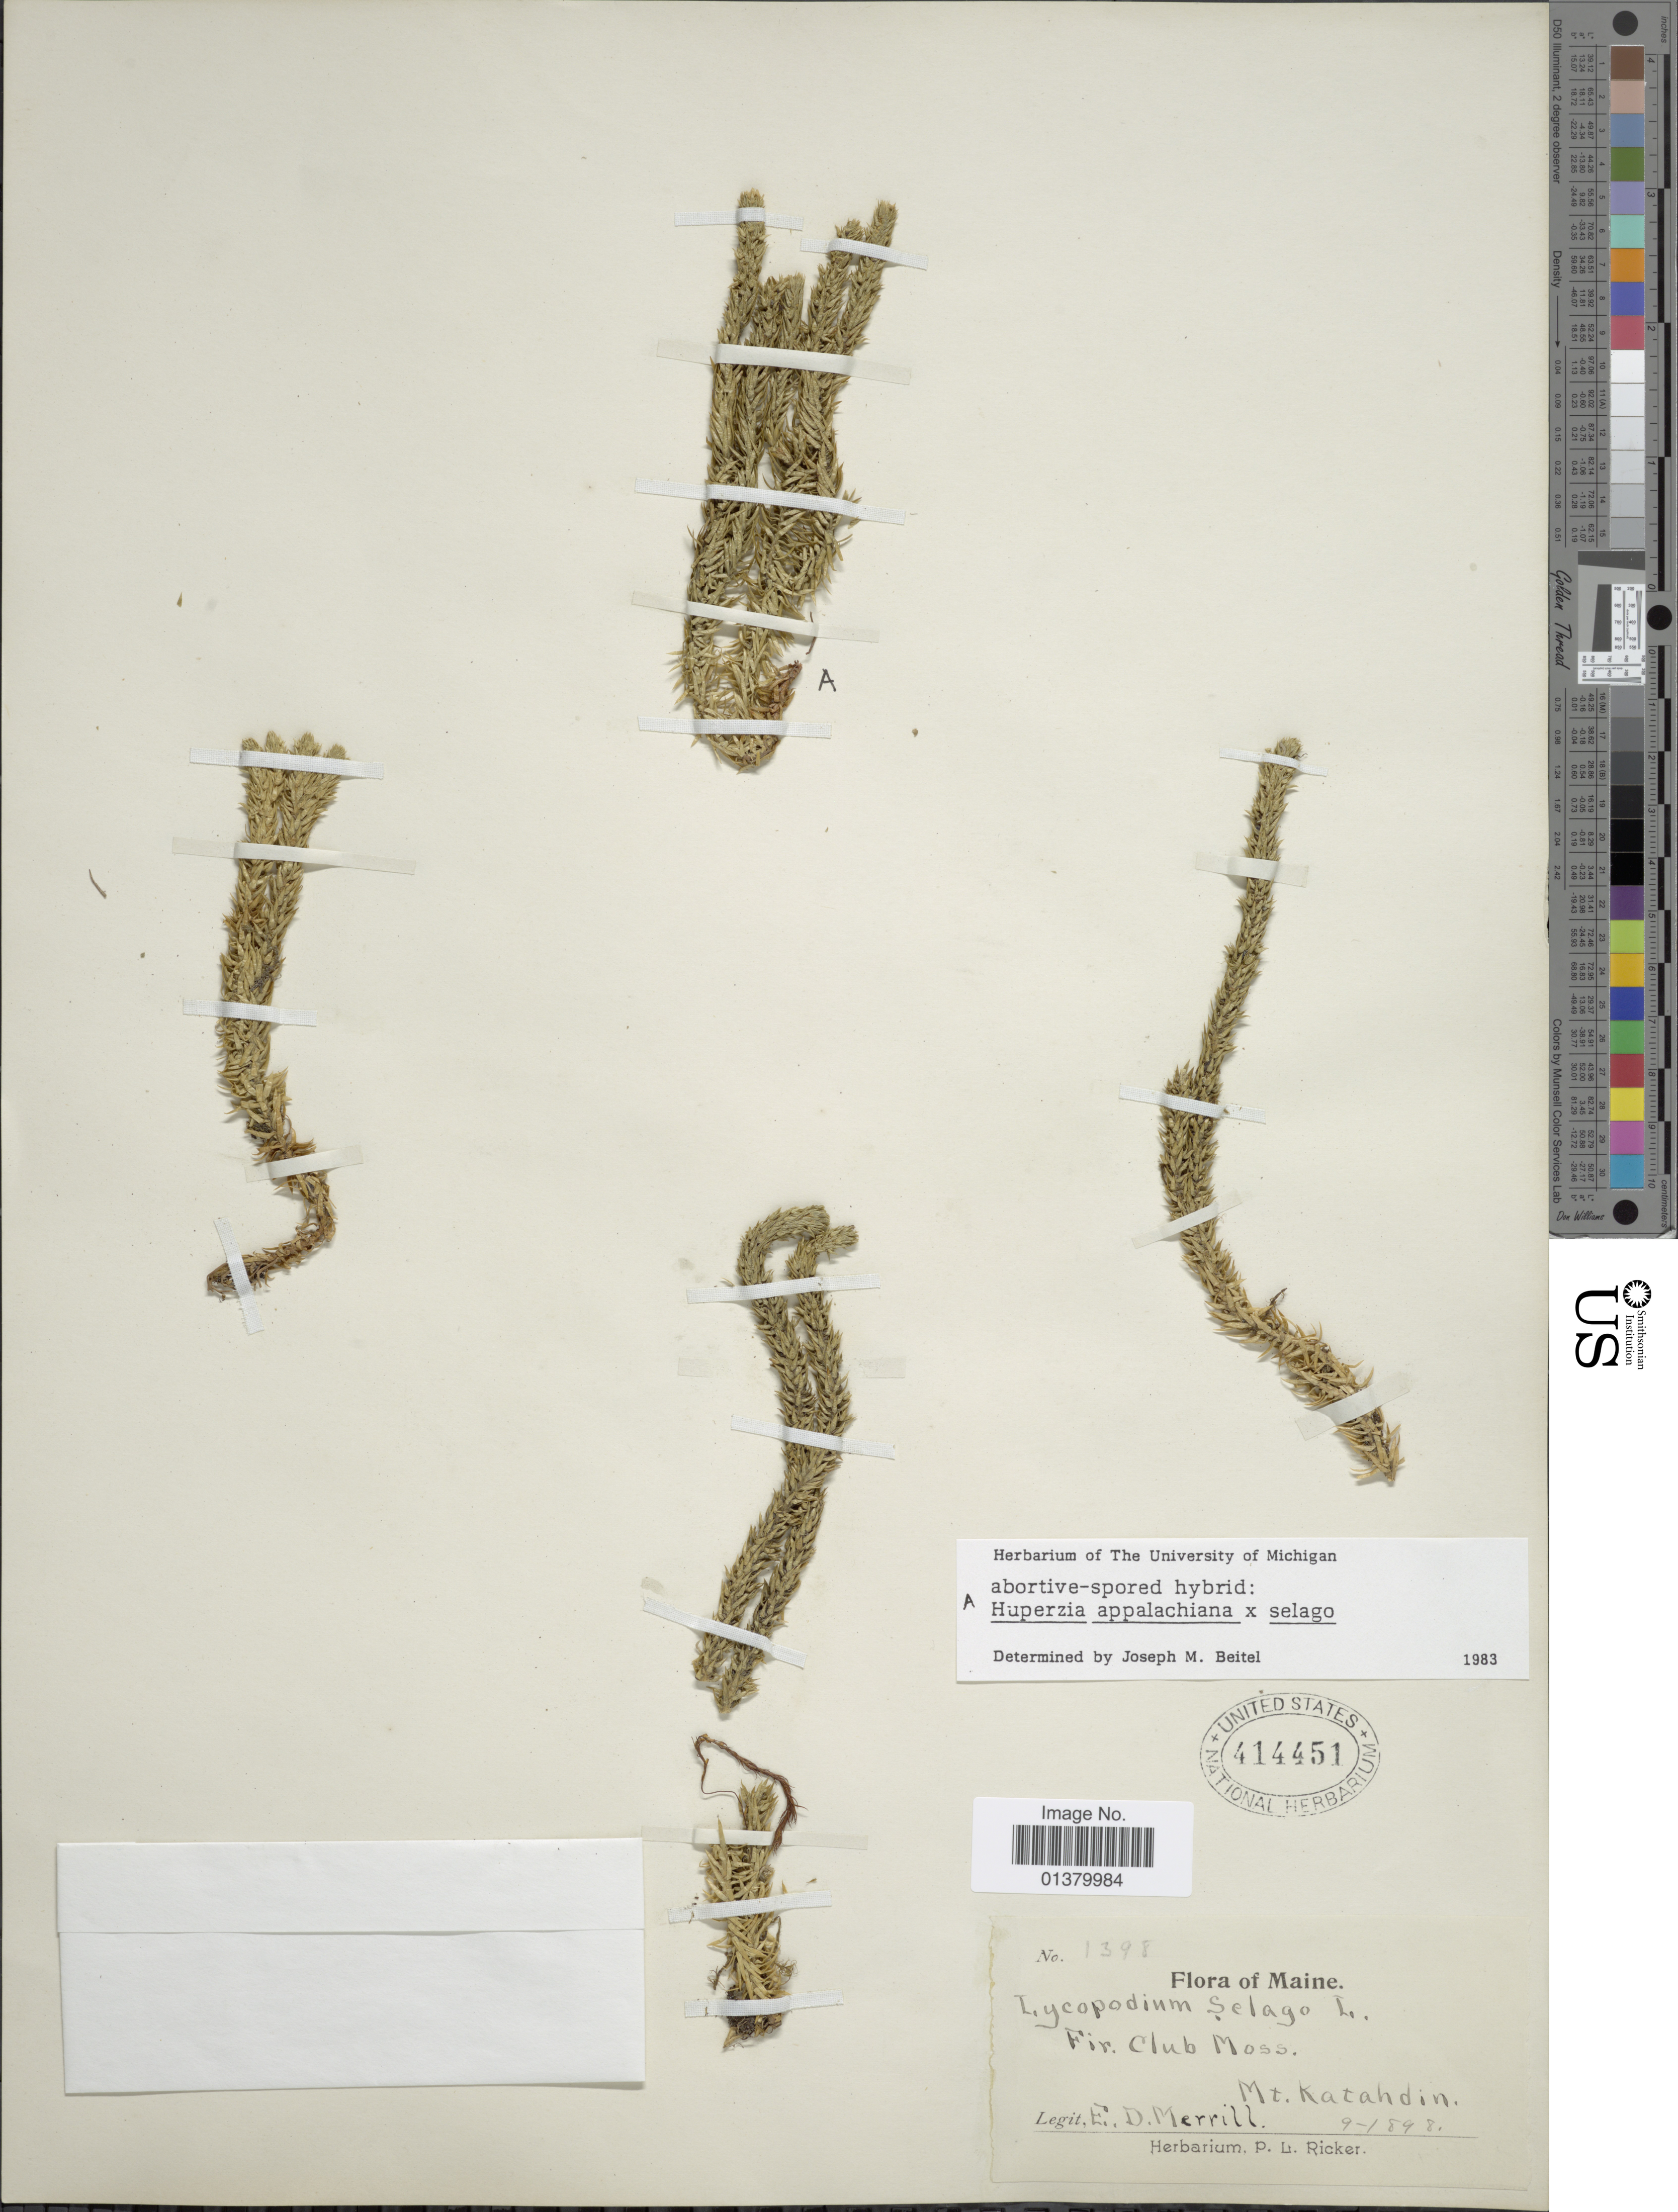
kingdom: Plantae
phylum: Tracheophyta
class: Lycopodiopsida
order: Lycopodiales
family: Lycopodiaceae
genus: Huperzia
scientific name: Huperzia appalachiana x H. selago (L.) Bernh. ex Schrank & Mart.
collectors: E. D. Merrill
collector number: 1395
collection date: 1898-09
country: United States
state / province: Maine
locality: Mt. Katahdin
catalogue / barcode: US 414451